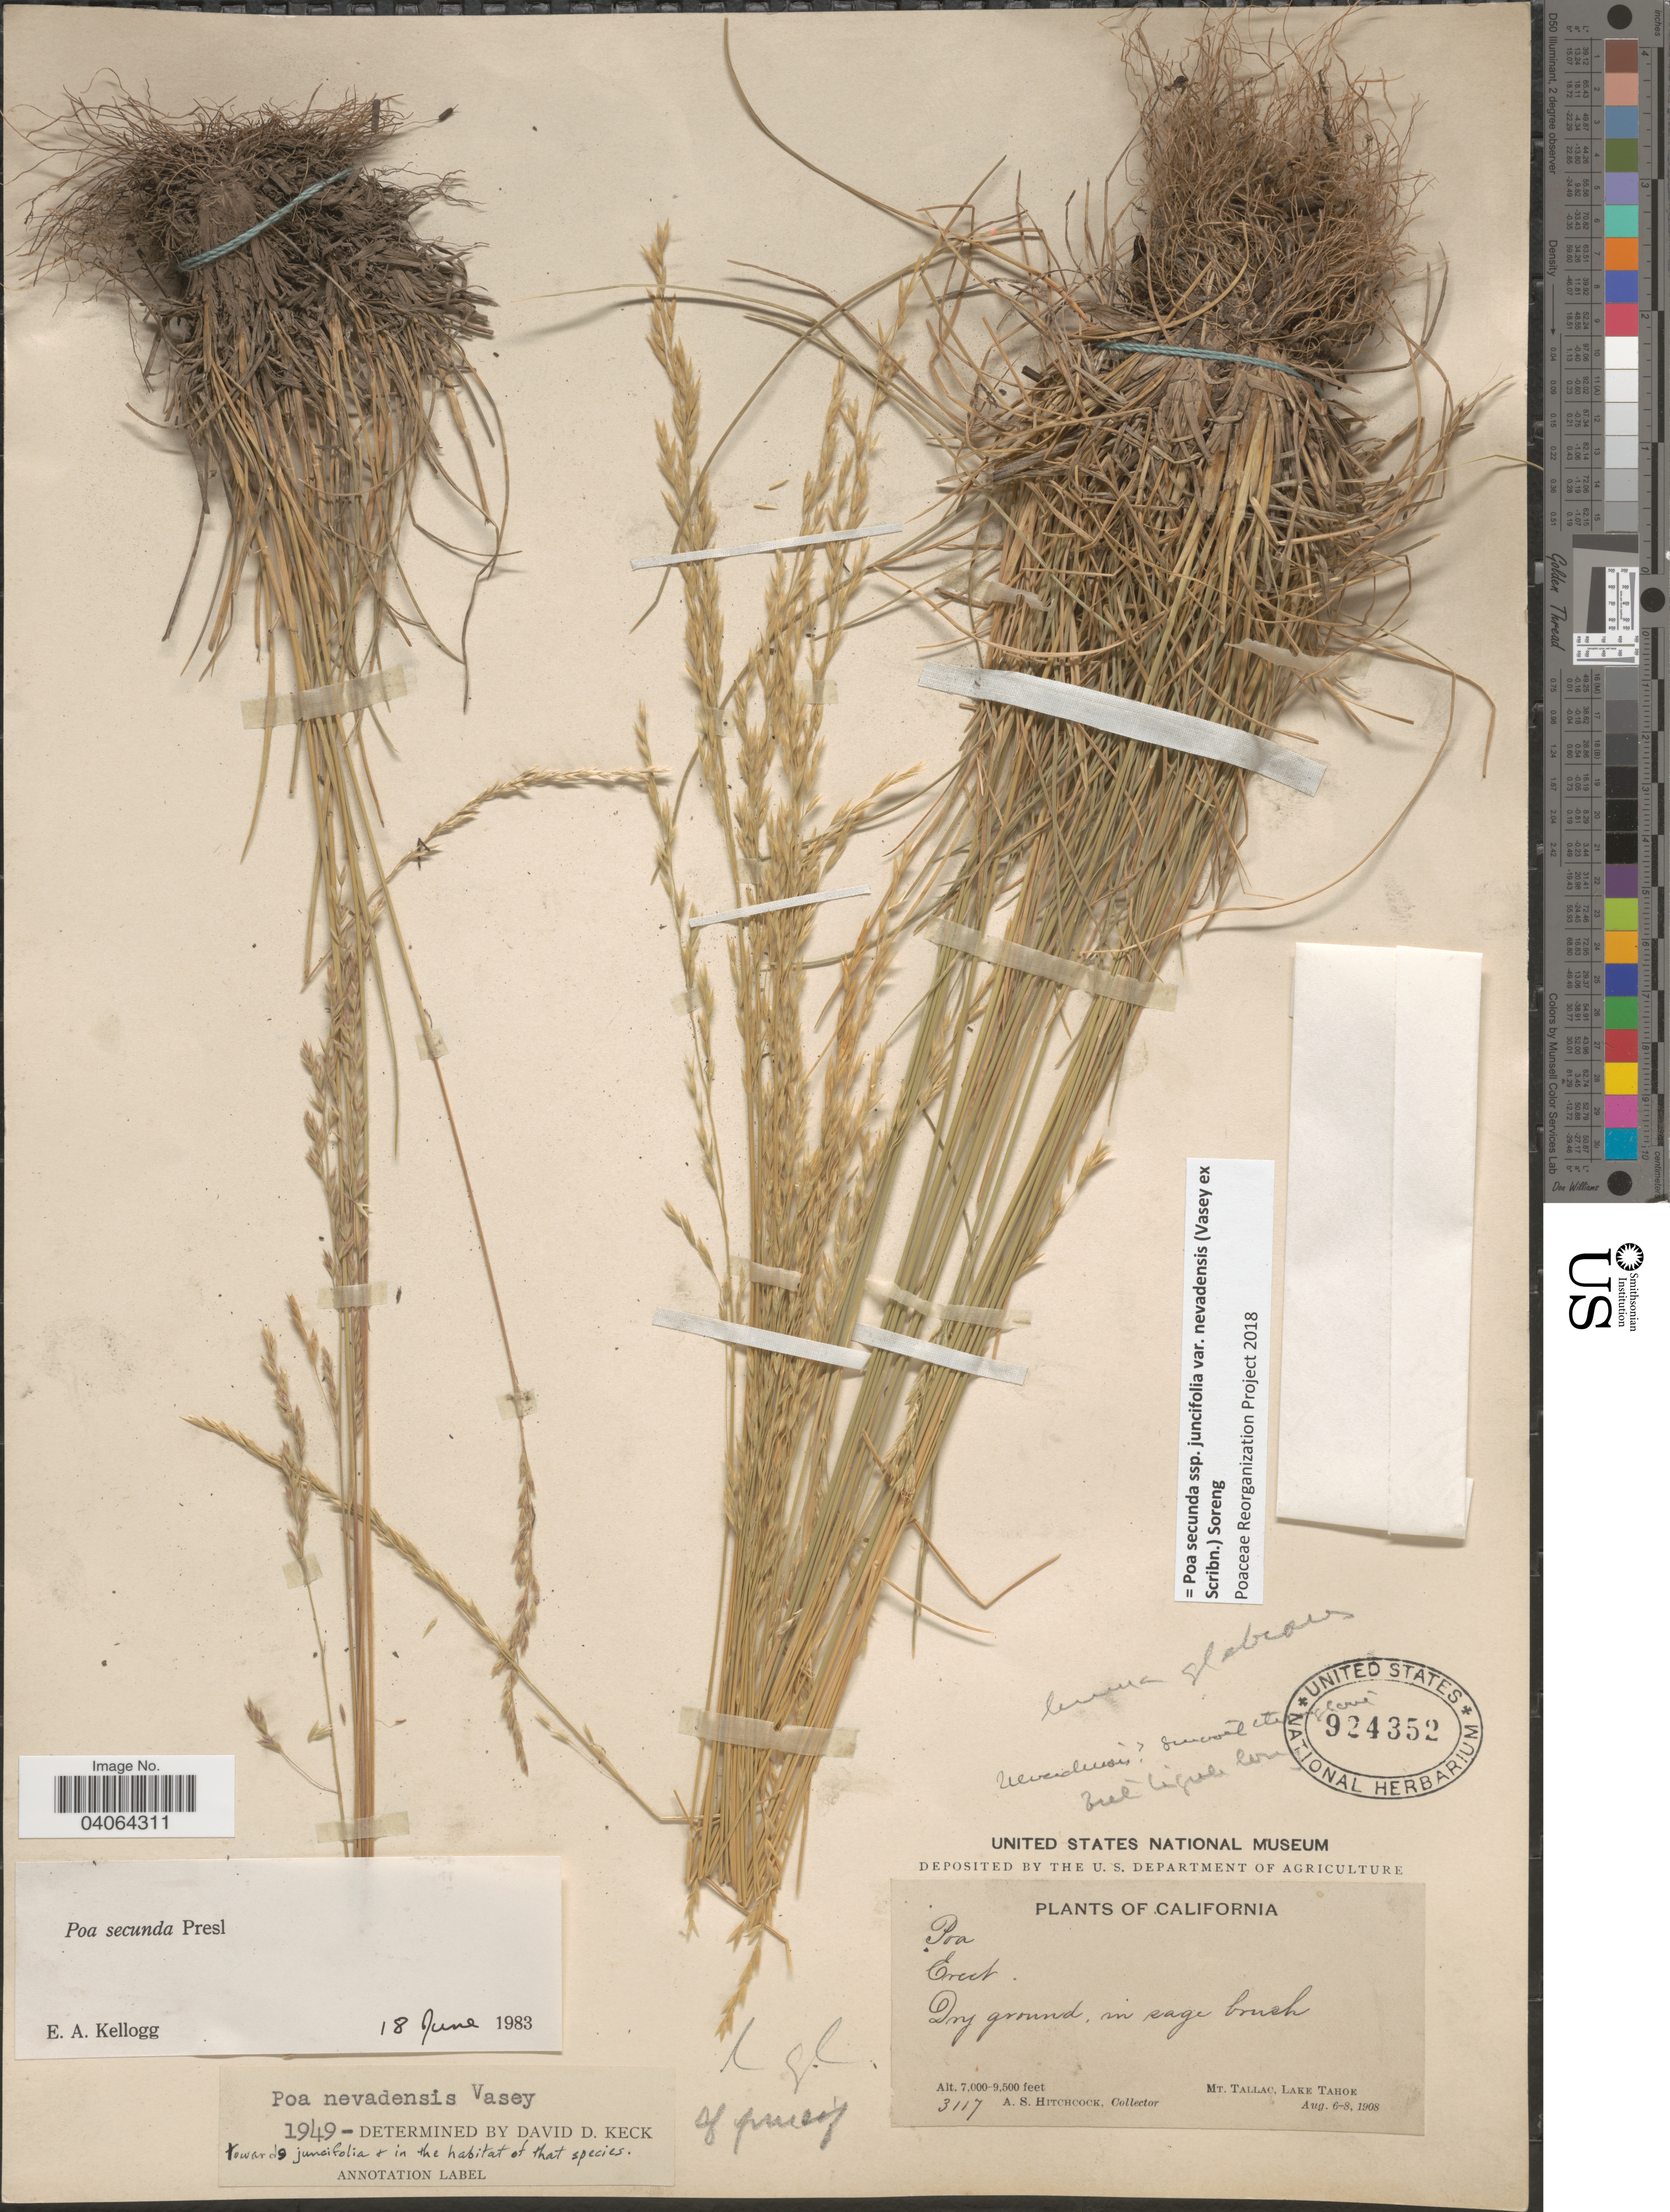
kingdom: Plantae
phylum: Tracheophyta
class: Liliopsida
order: Poales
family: Poaceae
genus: Poa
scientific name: Poa secunda subsp. juncifolia var. nevadensis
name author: (Vasey ex Scribn.) Soreng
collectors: A. S. Hitchcock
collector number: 3117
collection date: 1908-08-06/1908-08-08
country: United States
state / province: California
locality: Mt. Tallac, Lake Tahoe.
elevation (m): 2134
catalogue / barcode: US 924352